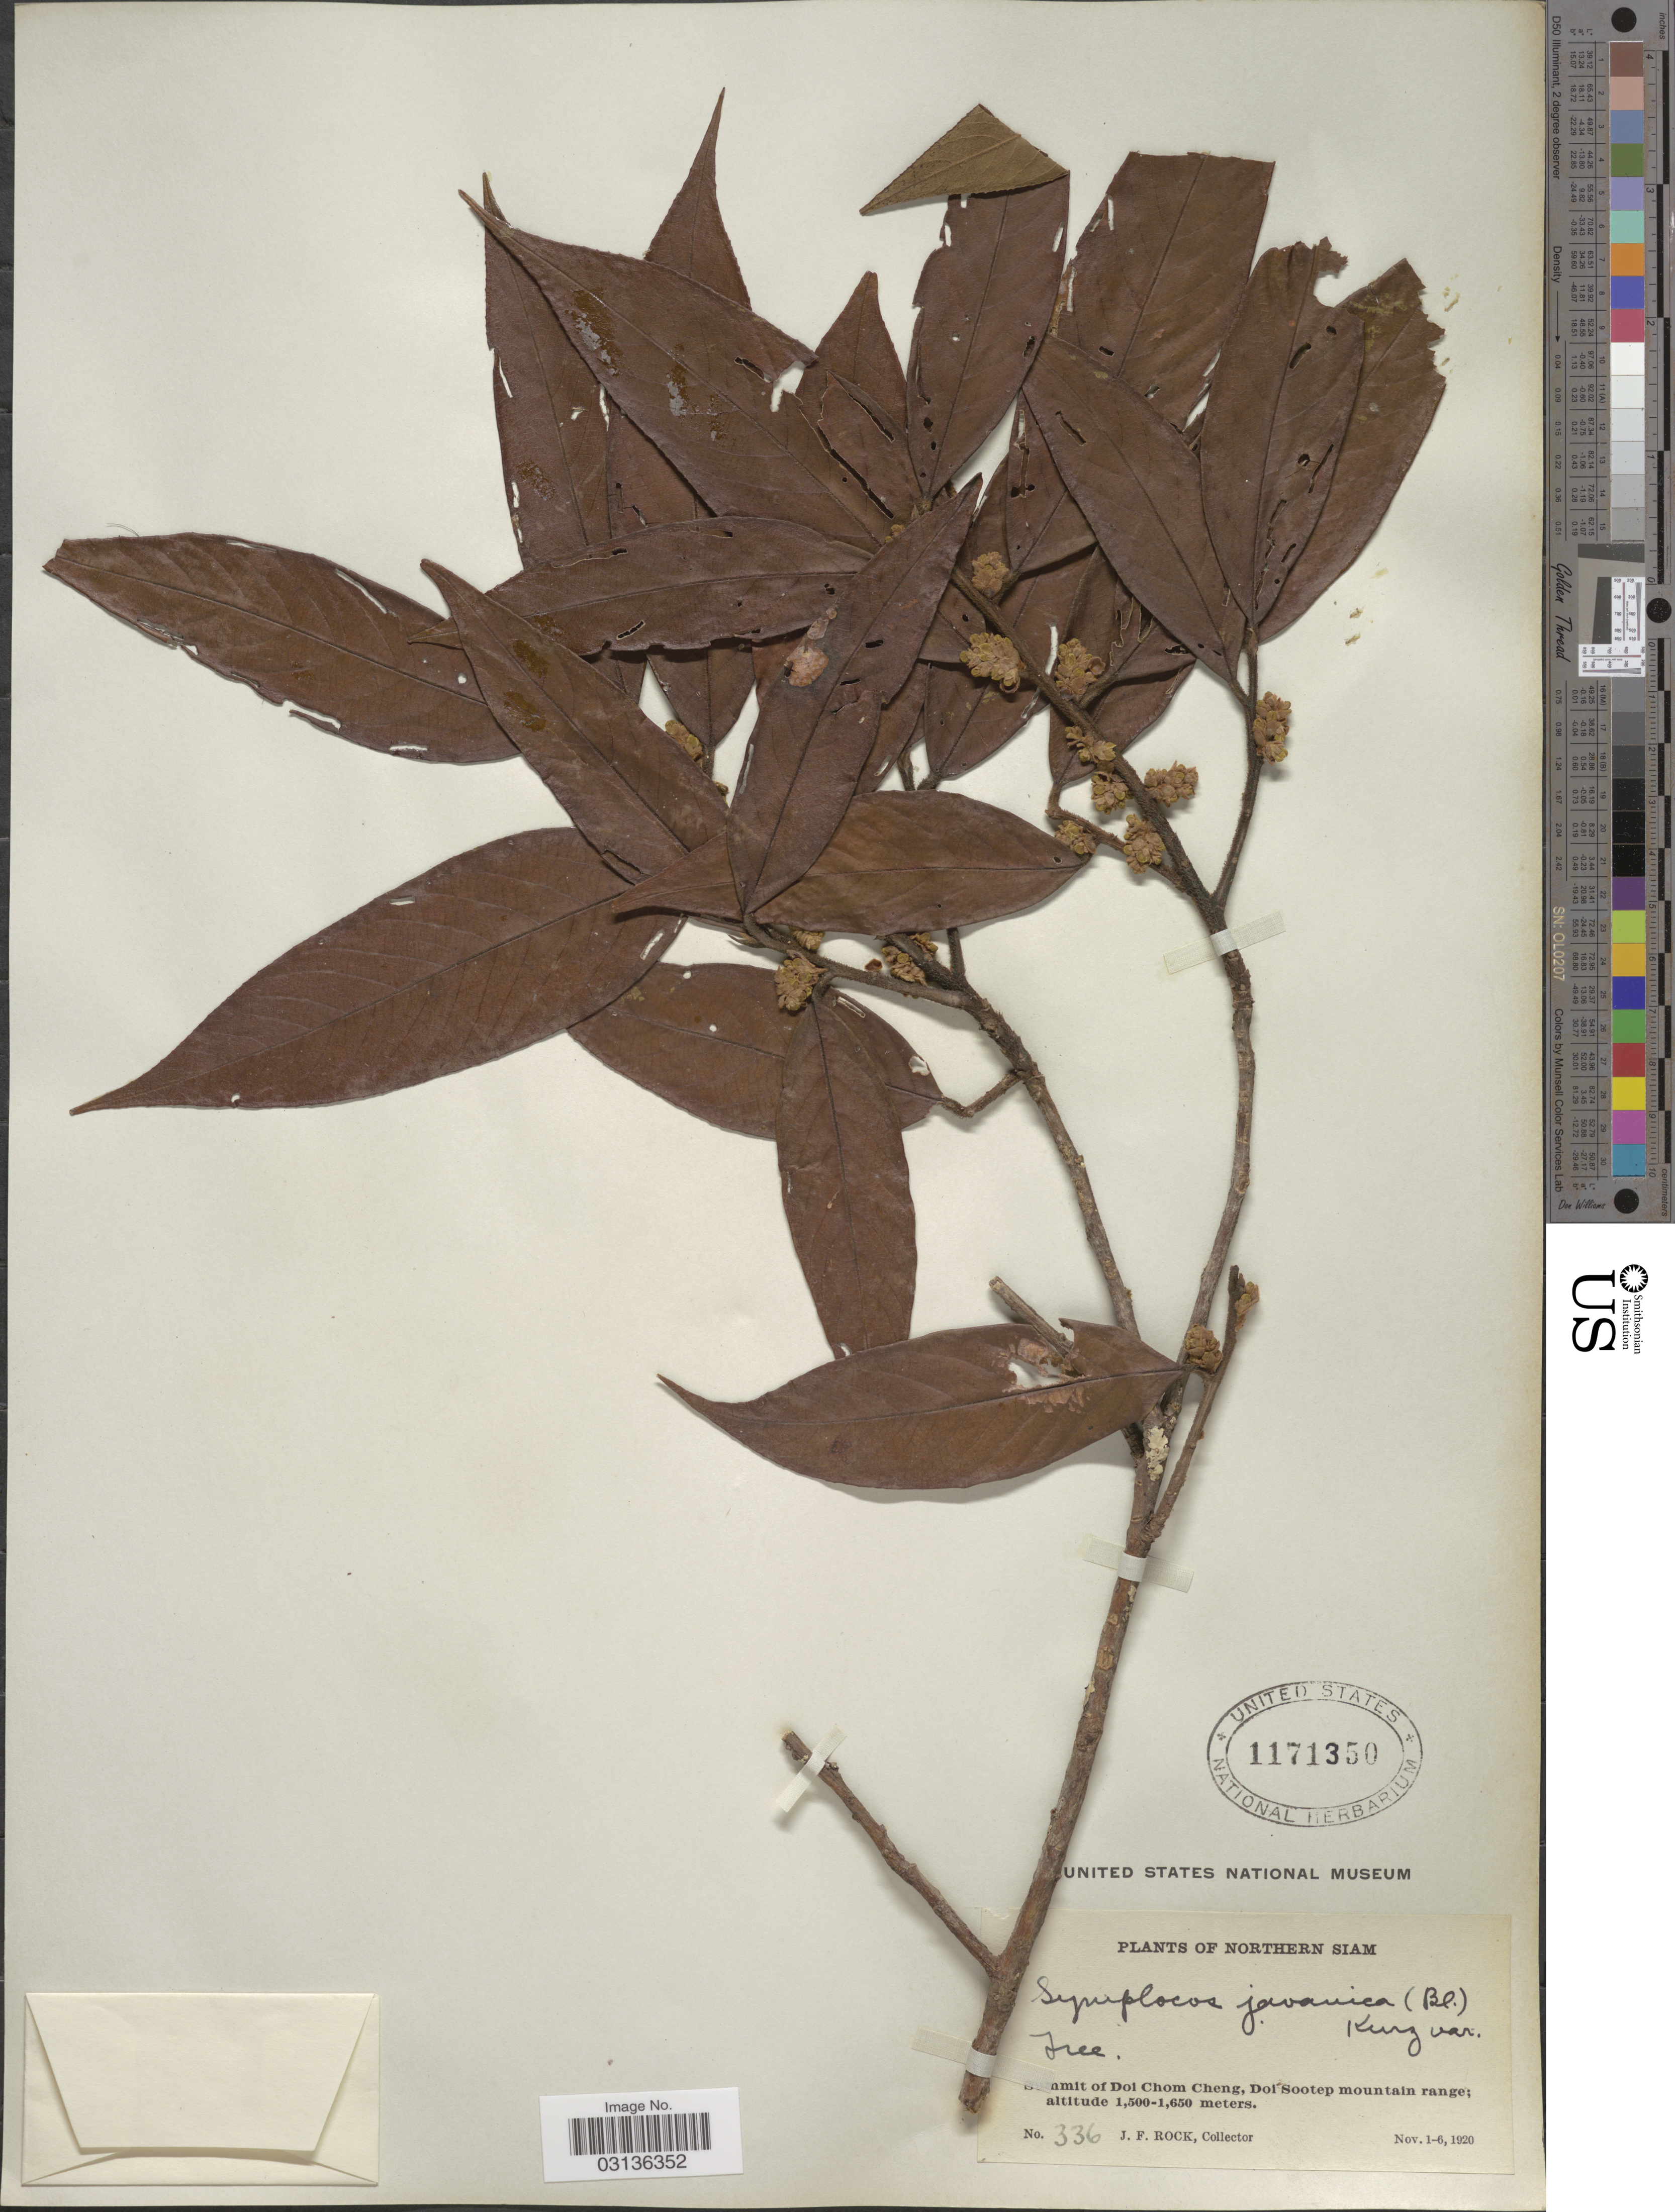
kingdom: Plantae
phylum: Tracheophyta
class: Magnoliopsida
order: Ericales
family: Symplocaceae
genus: Symplocos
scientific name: Symplocos cochinchinensis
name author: (Lour.) S. Moore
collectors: J. Rock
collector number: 336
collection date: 1920-11-01/1920-11-06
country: Thailand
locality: Northern Siam. Summit of Doi Chom Cheng, Doi Sootep mountain range.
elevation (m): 1500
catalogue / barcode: US 1171350